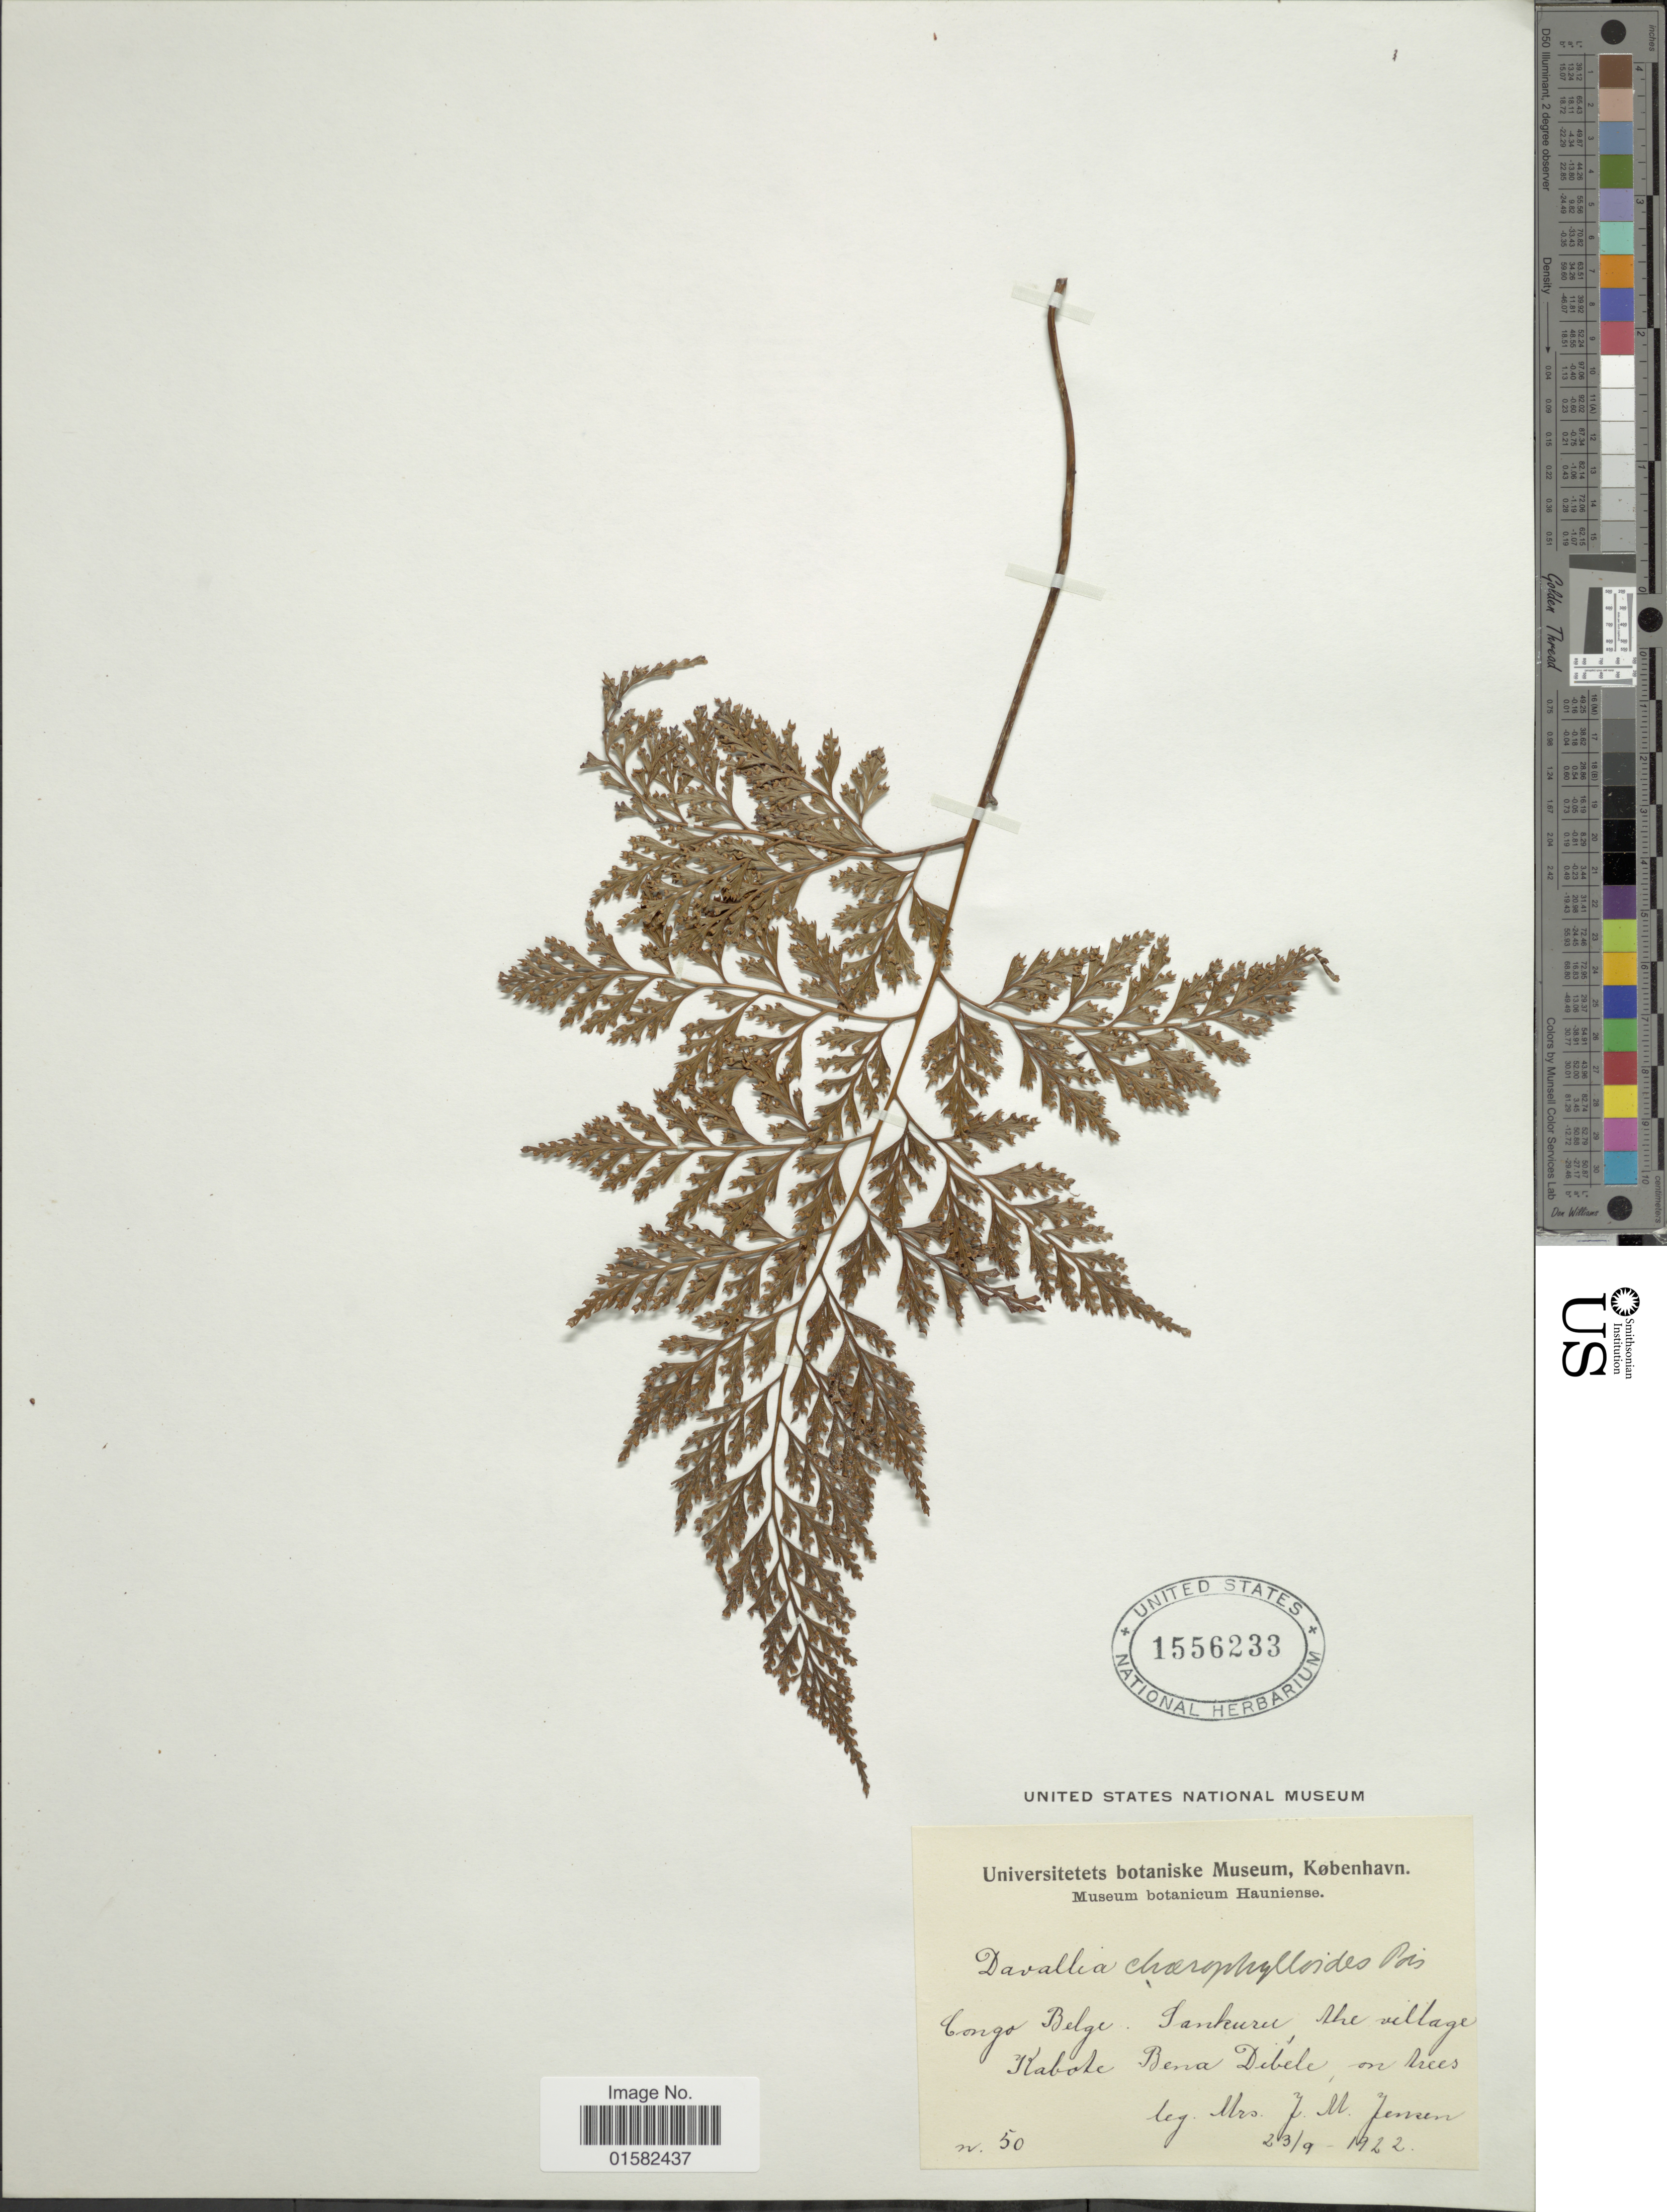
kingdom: Plantae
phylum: Tracheophyta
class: Polypodiopsida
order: Polypodiales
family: Davalliaceae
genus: Wibelia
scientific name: Wibelia denticulata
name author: (Burm. f.) M. Kato & Tsutsumi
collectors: J. Jensen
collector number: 50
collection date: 1922-09-23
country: Congo, Democratic Republic of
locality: Sankuru, the Village Kabote Bena Debele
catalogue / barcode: US 1556233